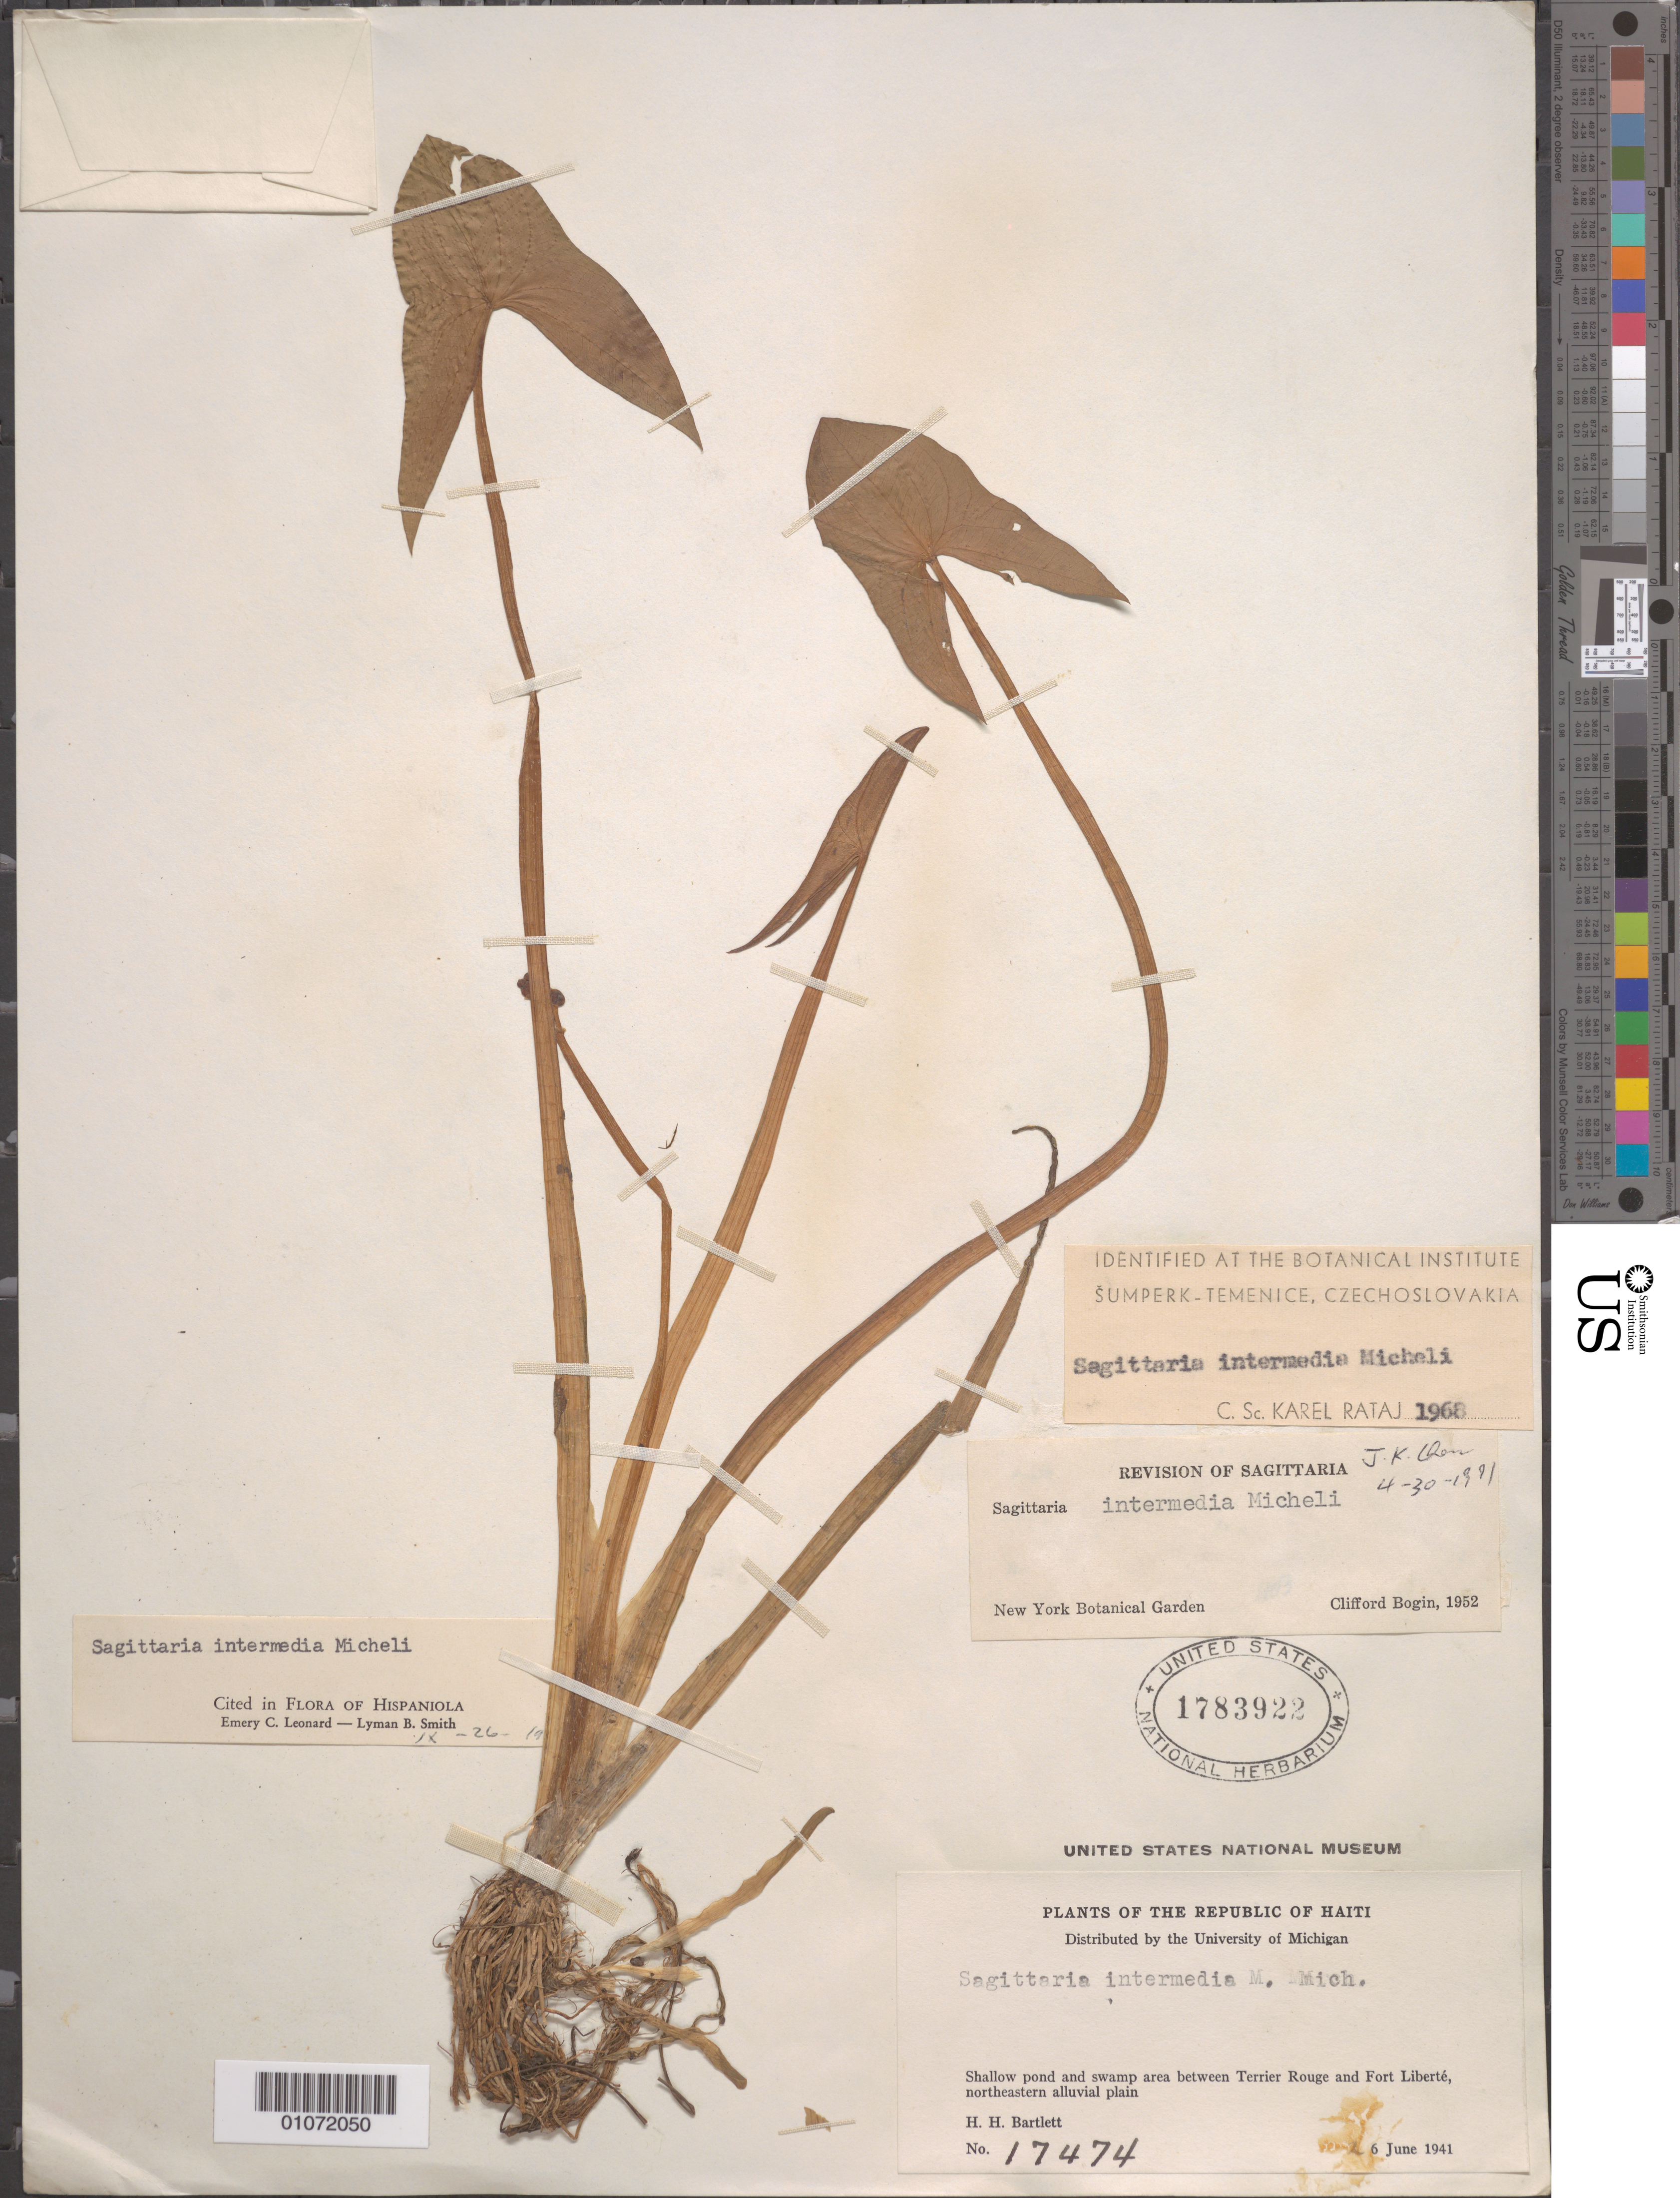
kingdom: Plantae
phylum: Tracheophyta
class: Liliopsida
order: Alismatales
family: Alismataceae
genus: Sagittaria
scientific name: Sagittaria intermedia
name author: Micheli in A. DC.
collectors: H. H. Bartlett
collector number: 17474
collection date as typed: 06 Jun 1941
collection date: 1941-06-06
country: Haiti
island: Hispaniola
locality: Shallow pond and swamp area between Terrier Rogue and Fort Libertie. Northeastern alluvial plain.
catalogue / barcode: US 1783922